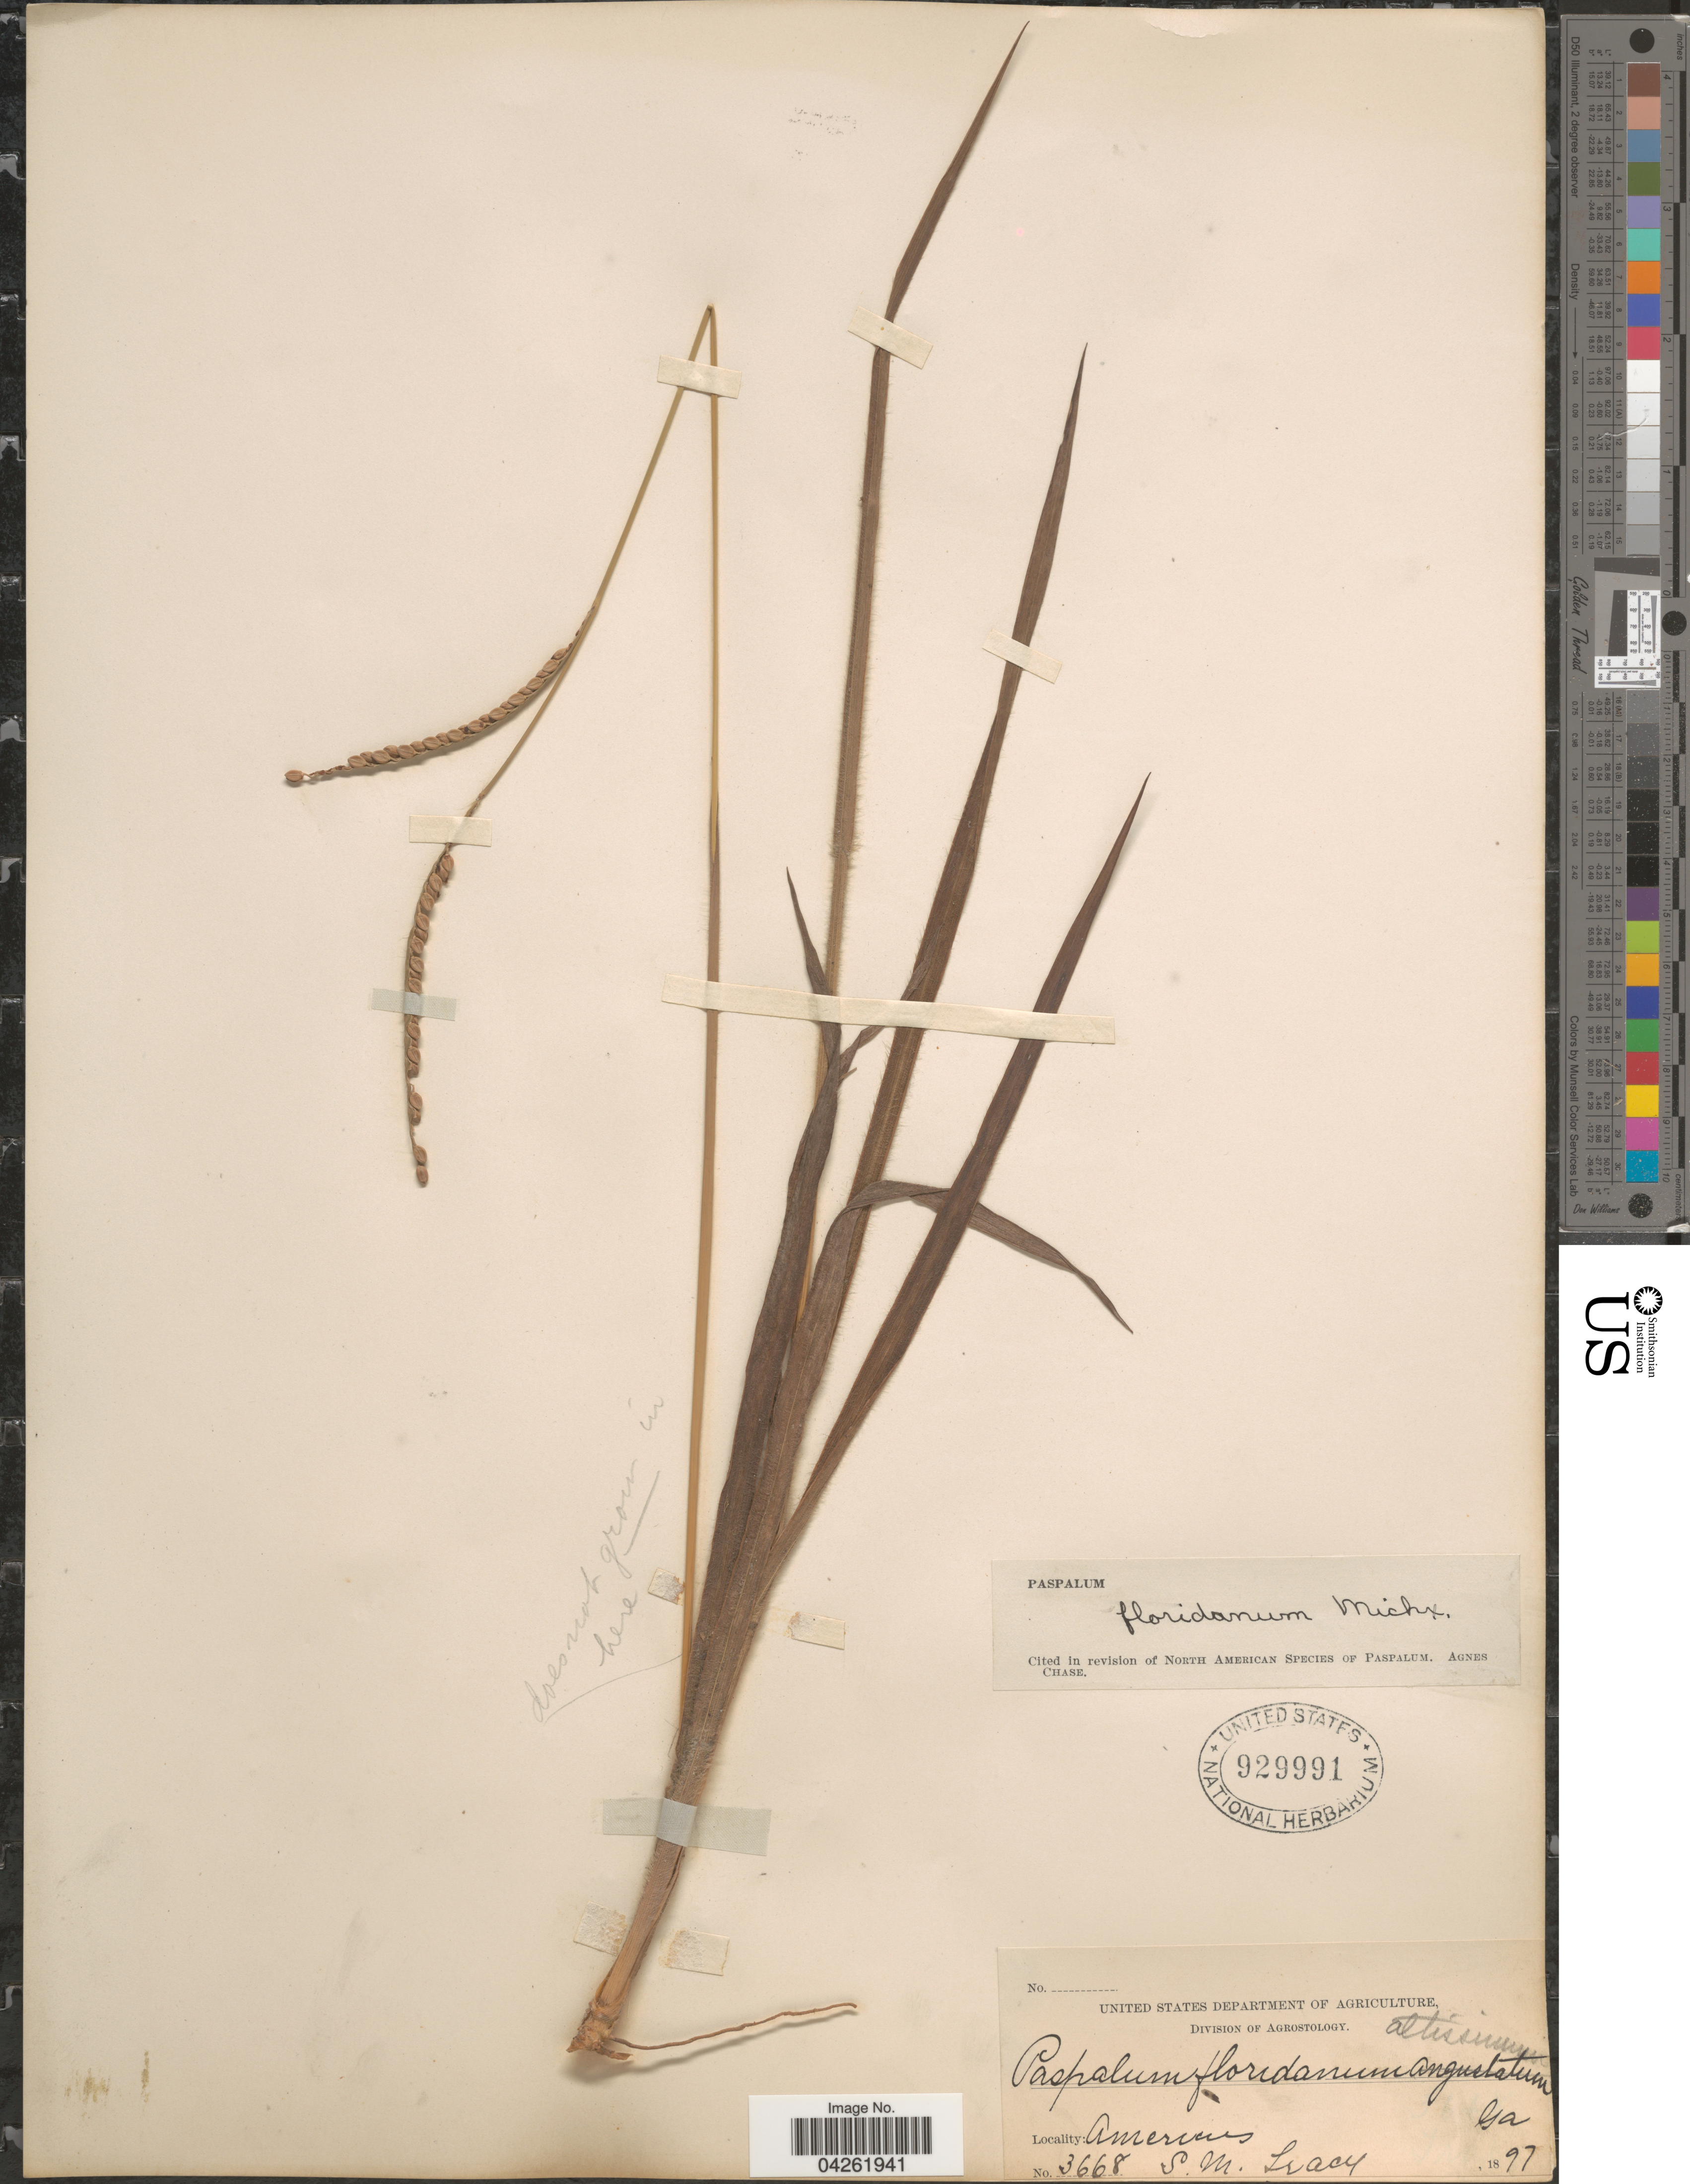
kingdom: Plantae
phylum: Tracheophyta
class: Liliopsida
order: Poales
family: Poaceae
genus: Paspalum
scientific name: Paspalum floridanum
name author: Michx.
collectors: S. M. Tracy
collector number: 3668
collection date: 1897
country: United States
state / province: Georgia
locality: Americus.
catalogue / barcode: US 929991